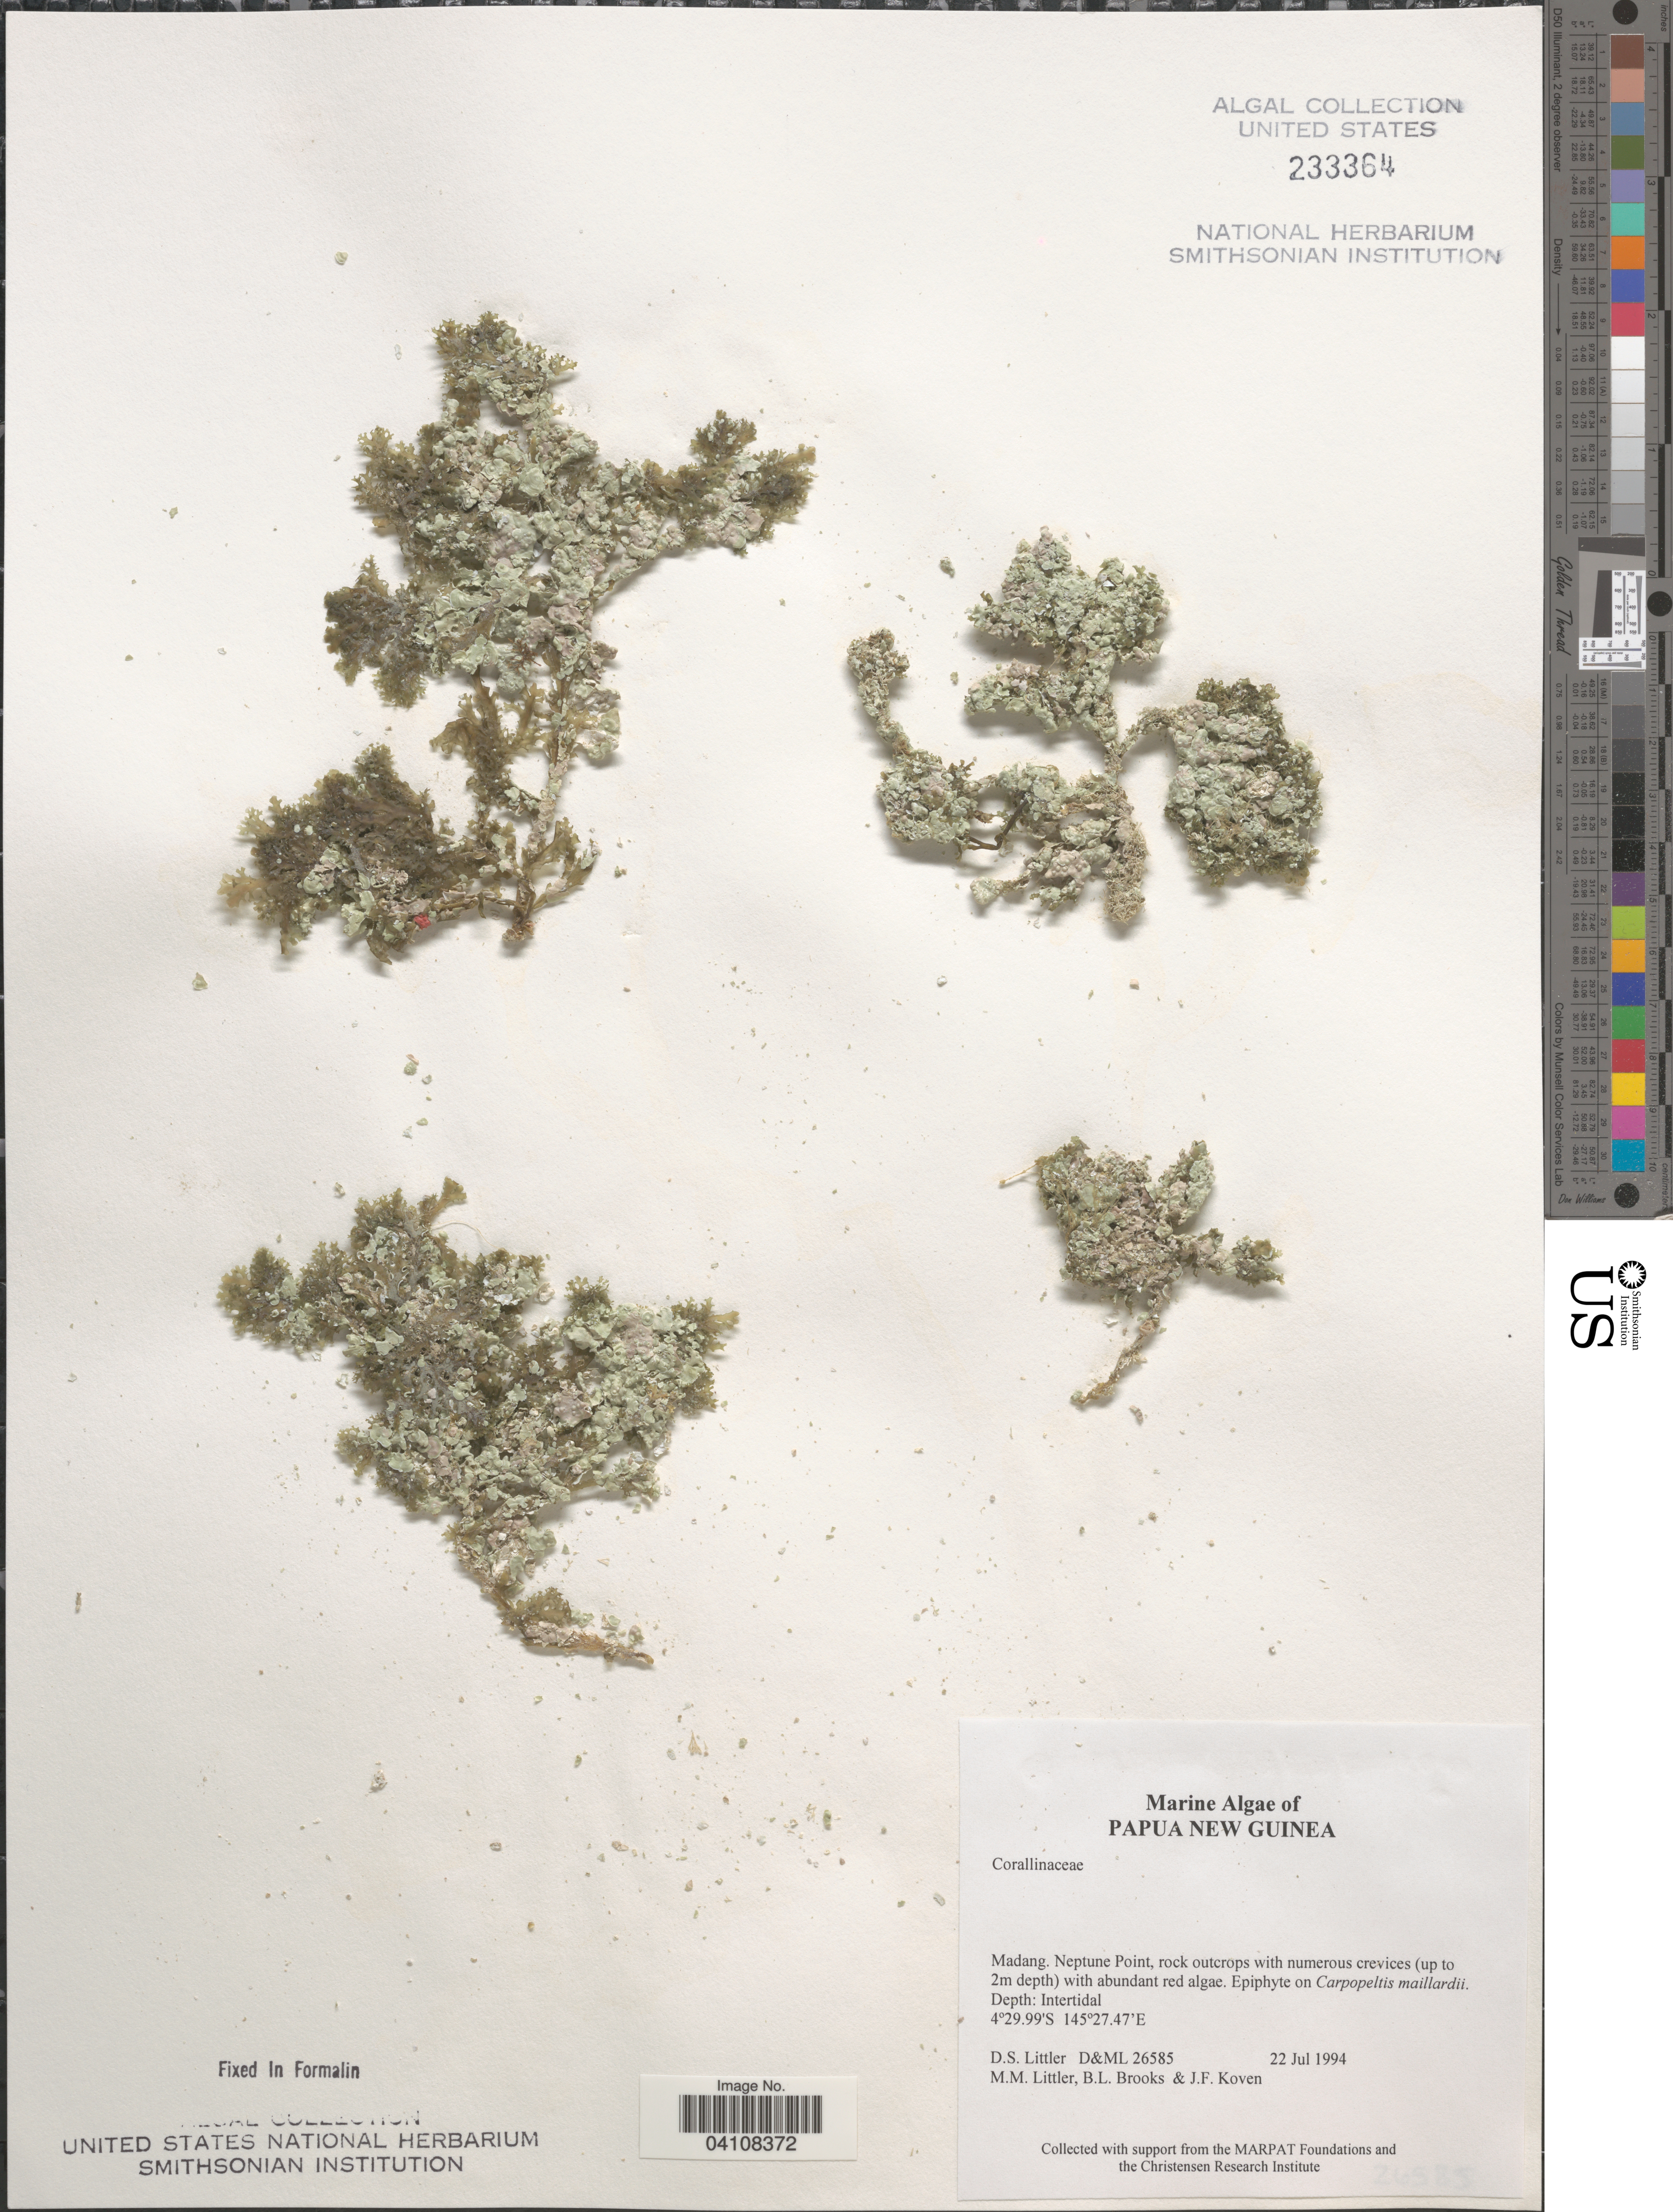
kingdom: Plantae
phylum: Rhodophyta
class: Florideophyceae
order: Corallinales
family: Corallinaceae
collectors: D. S. Littler, B. Brooks & J. Koven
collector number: D&ML26585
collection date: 1994-07-22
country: Papua New Guinea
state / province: Madang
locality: Neptune Point.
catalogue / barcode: US 233364